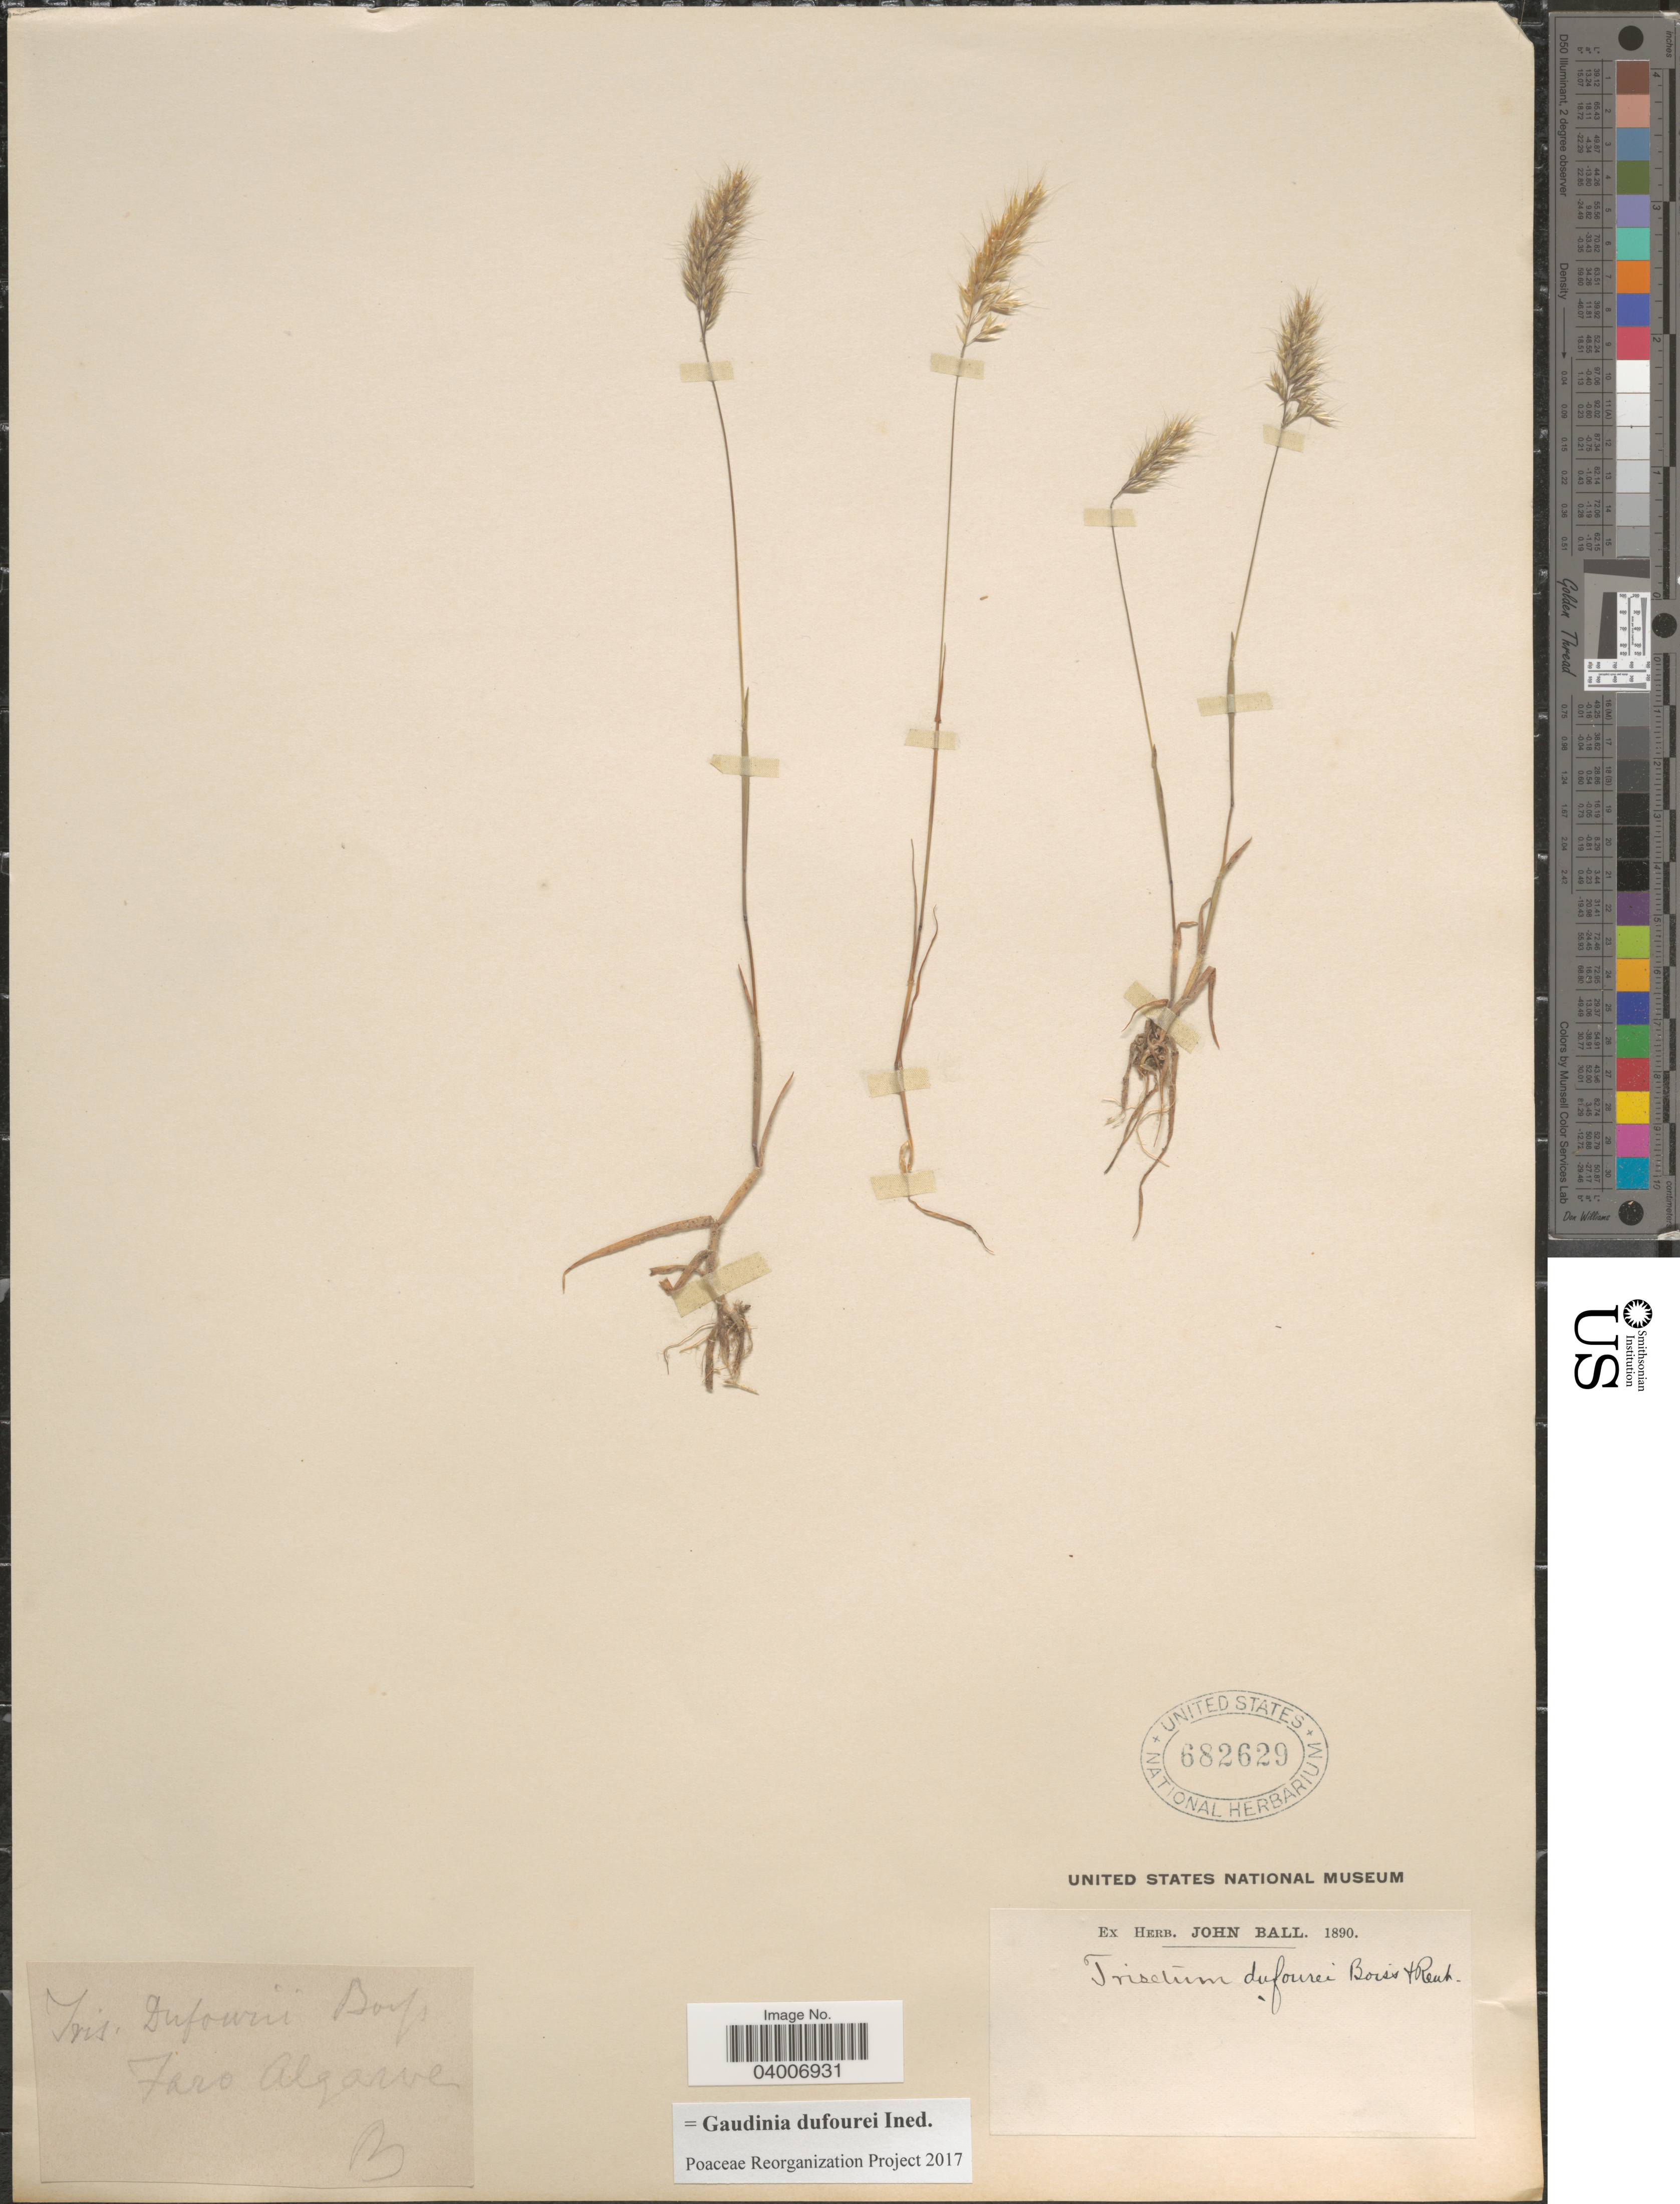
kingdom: Plantae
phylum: Tracheophyta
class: Liliopsida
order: Poales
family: Poaceae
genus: Gaudinia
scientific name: Gaudinia dufourei ined.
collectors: J. Ball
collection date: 1890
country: Portugal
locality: Faro Algarve.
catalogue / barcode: US 682629